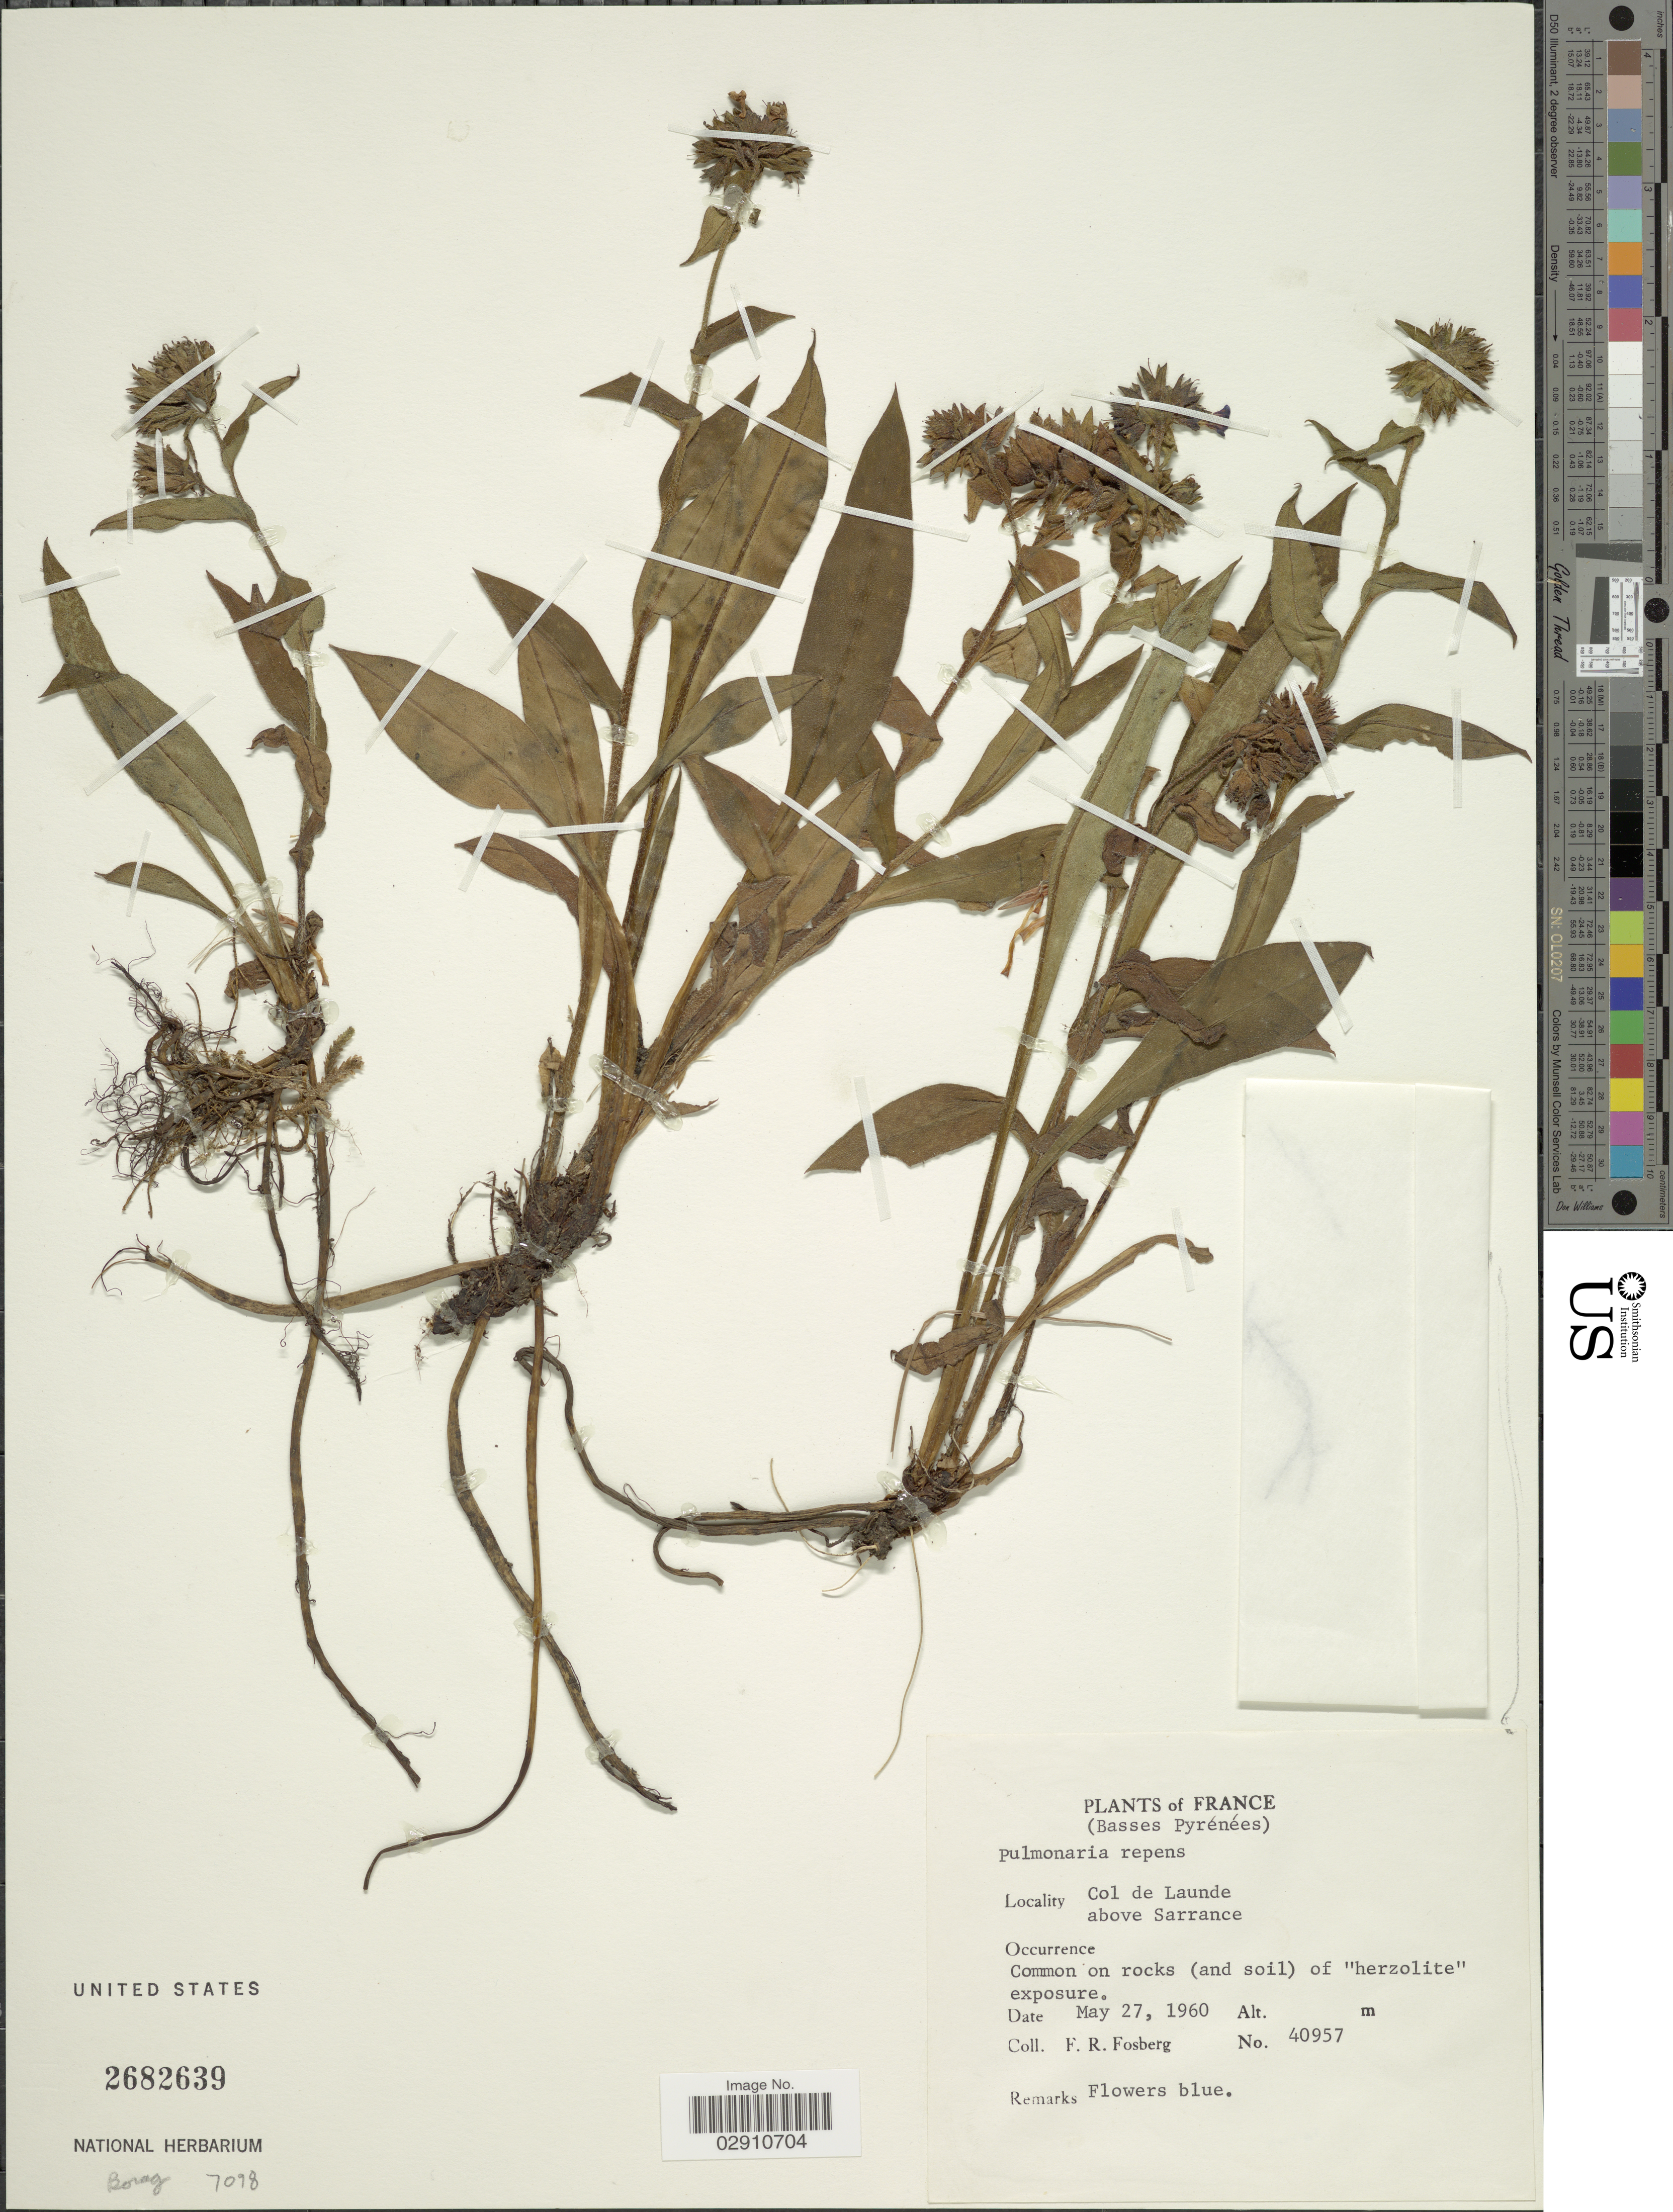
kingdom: Plantae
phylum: Tracheophyta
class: Magnoliopsida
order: Boraginales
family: Boraginaceae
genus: Pulmonaria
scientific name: Pulmonaria sp.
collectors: F. R. Fosberg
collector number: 40957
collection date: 1960-05-27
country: France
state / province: Nouvelle-Aquitaine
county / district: Pyrénées-Atlantiques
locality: (Basses Pyrénées). Col de Launde above Sarrance.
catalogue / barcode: US 2682639